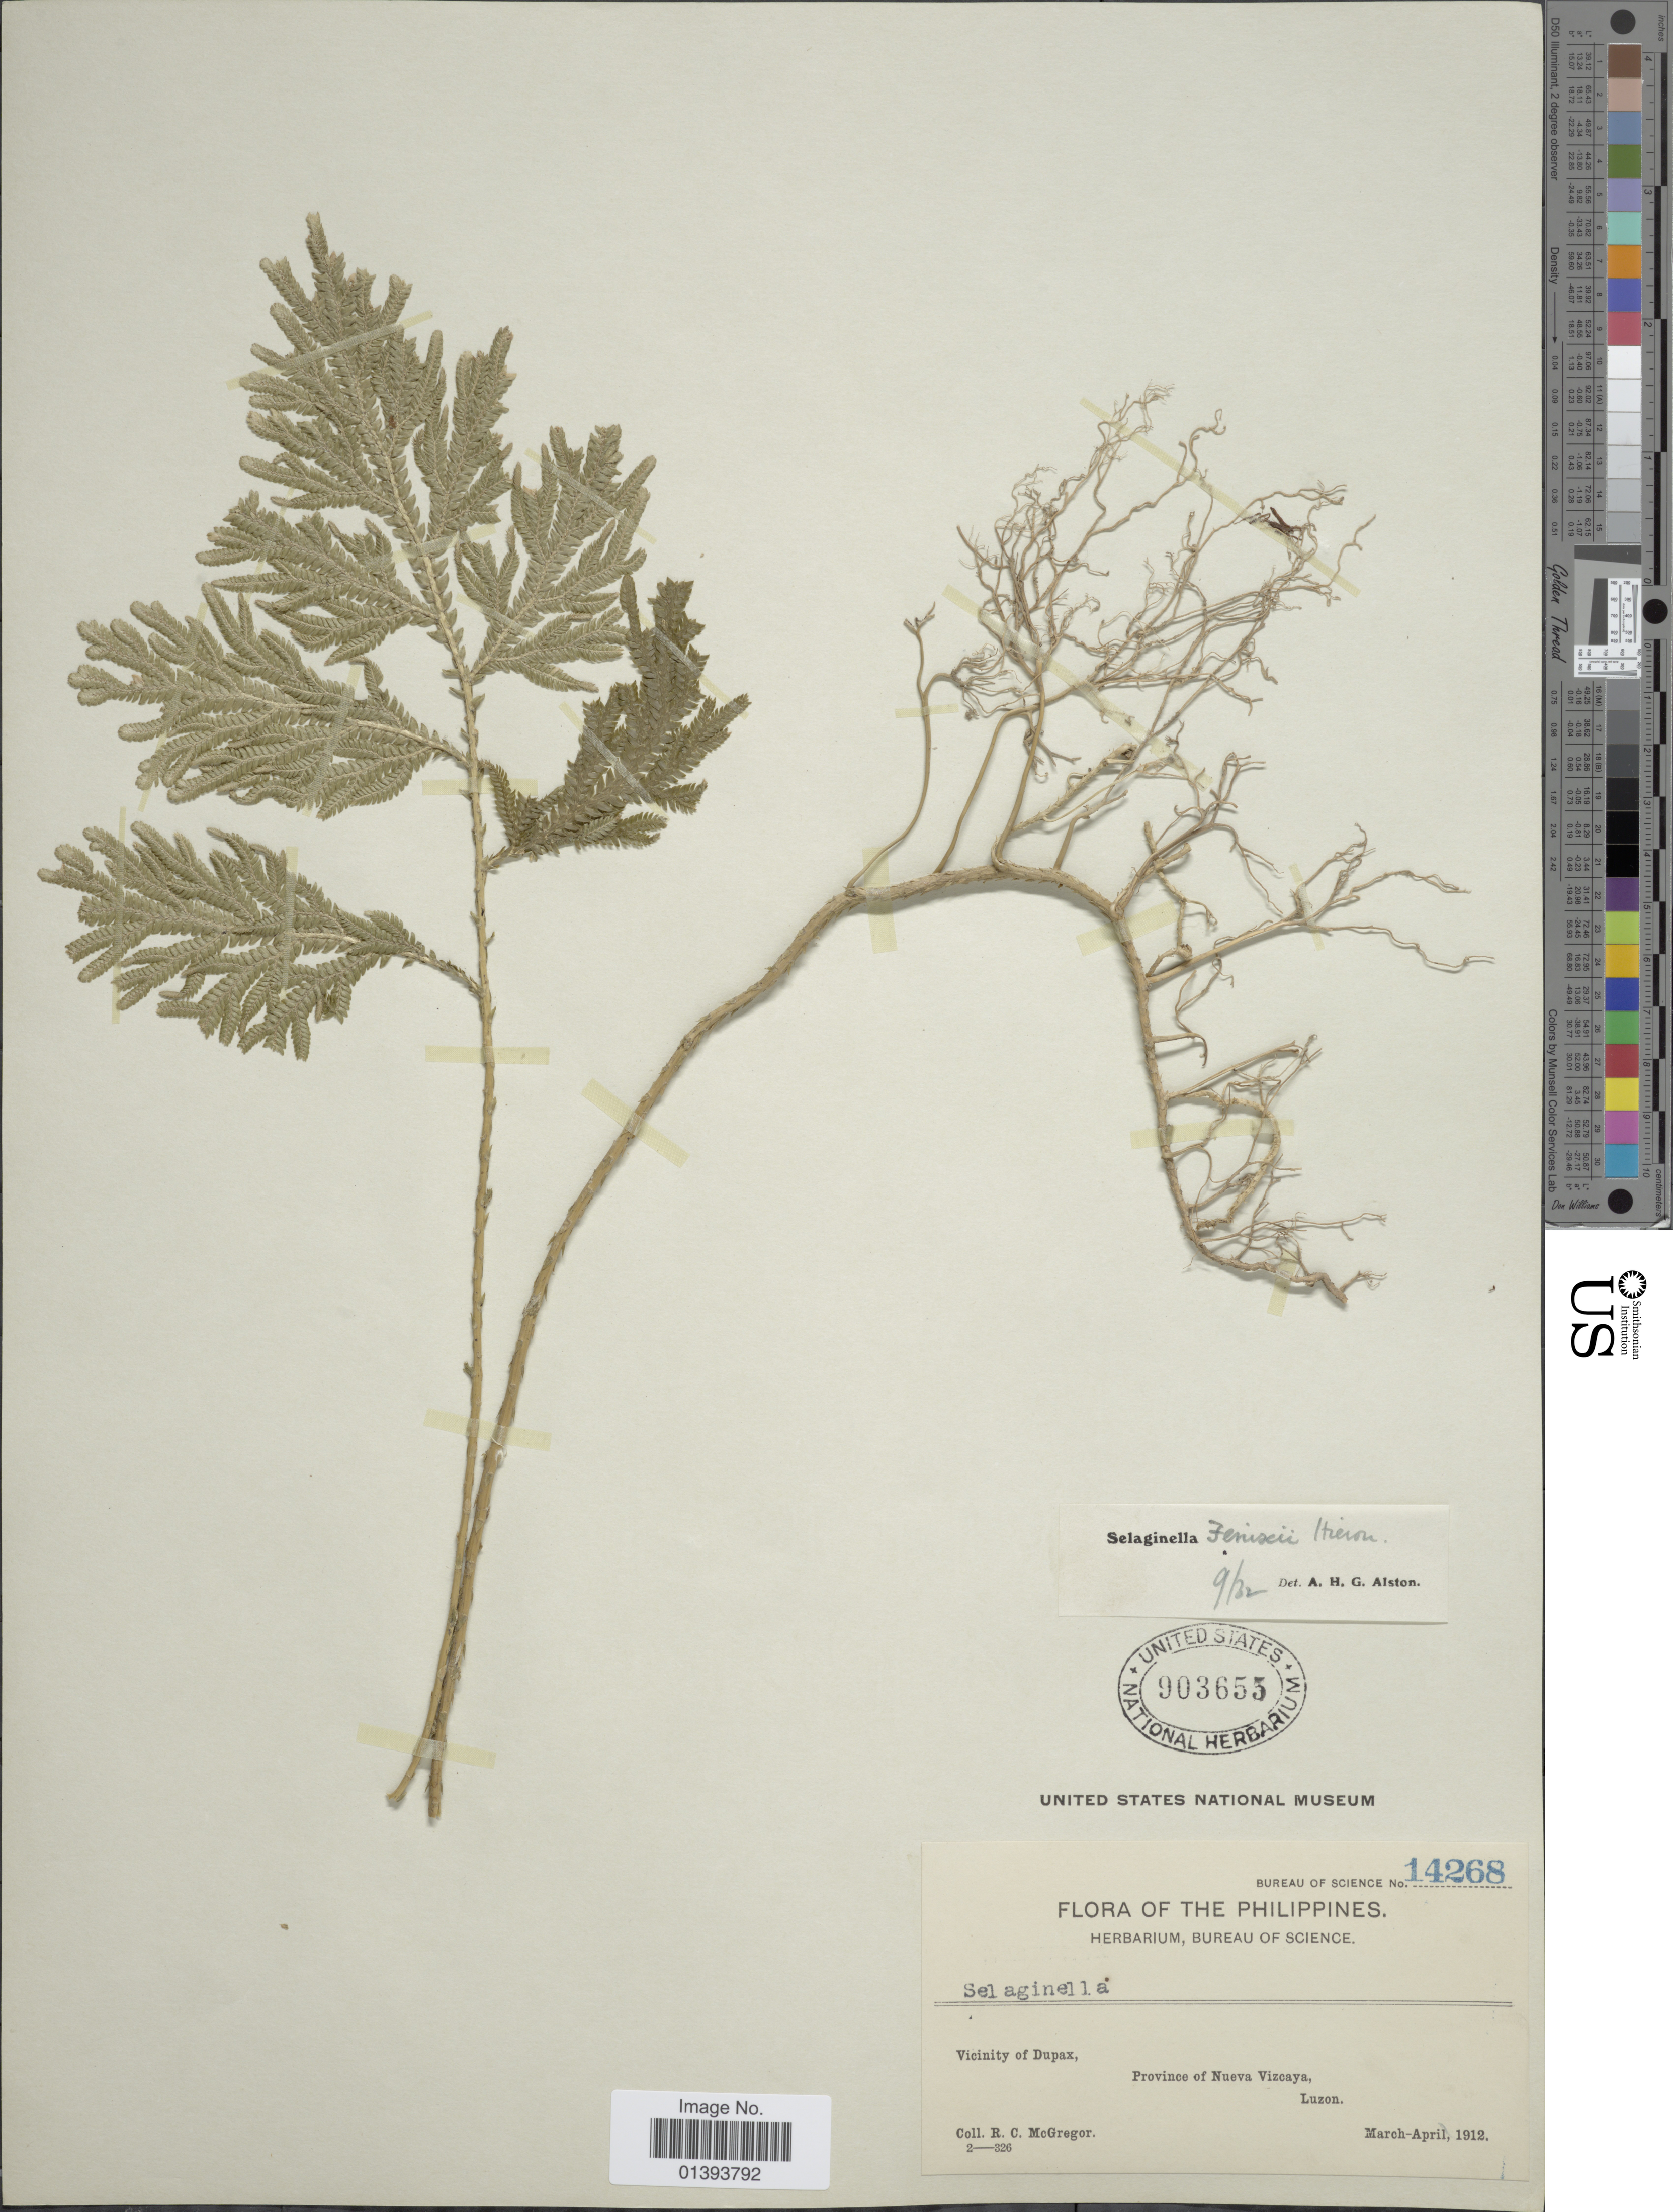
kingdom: Plantae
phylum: Tracheophyta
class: Lycopodiopsida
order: Selaginellales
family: Selaginellaceae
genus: Selaginella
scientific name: Selaginella fenixii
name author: Hieron.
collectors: R. C. McGregor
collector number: Bureau of Science 14268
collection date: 1912-03/1912-04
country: Philippines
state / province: Central Luzon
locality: Vicinity of Duplex, Province of Nueva Vizcaya, Luzon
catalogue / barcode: US 903655